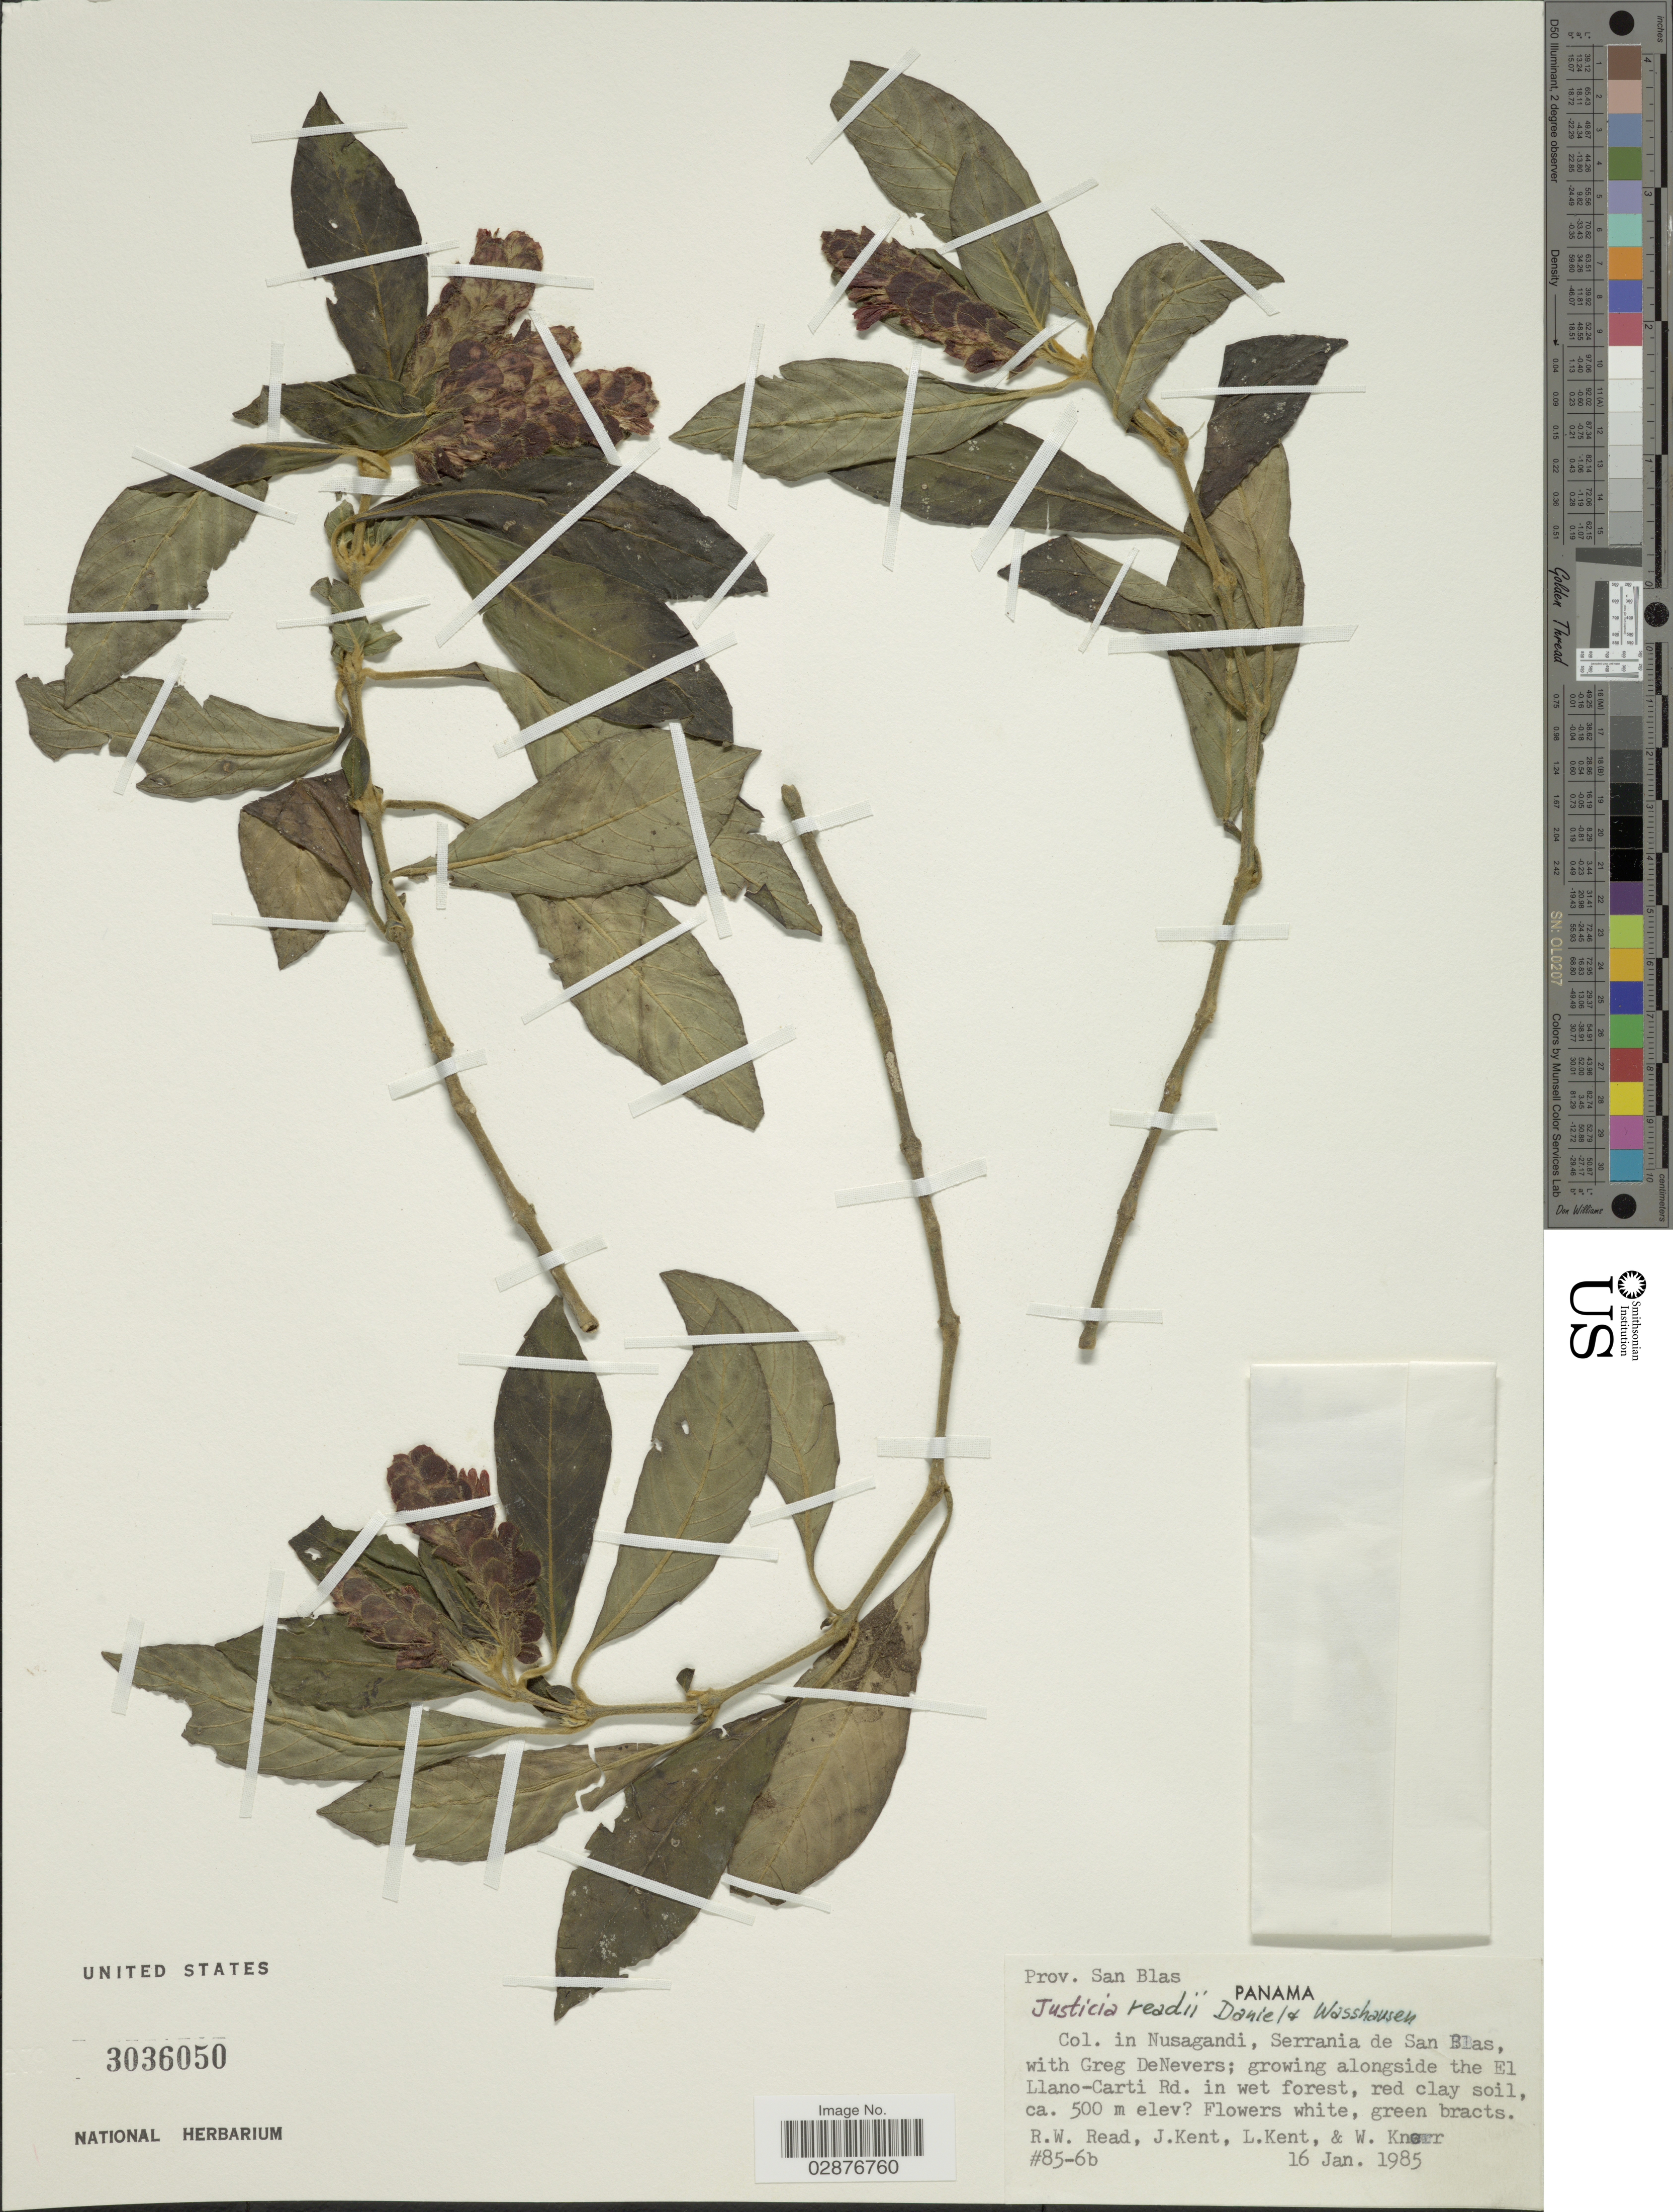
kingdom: Plantae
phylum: Tracheophyta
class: Magnoliopsida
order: Lamiales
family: Acanthaceae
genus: Justicia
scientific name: Justicia readii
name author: T.F. Daniel & Wassh.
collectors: R. W. Read, J. Kent, L. Kent & W. Knerr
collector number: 85-6b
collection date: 1985-01-16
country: Panama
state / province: Kuna Yala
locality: In Nusagandi, Serrania de San Blas, with Greg DeNevers; growing alongside the El Llano-Carti Rd.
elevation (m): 500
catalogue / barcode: US 3036050